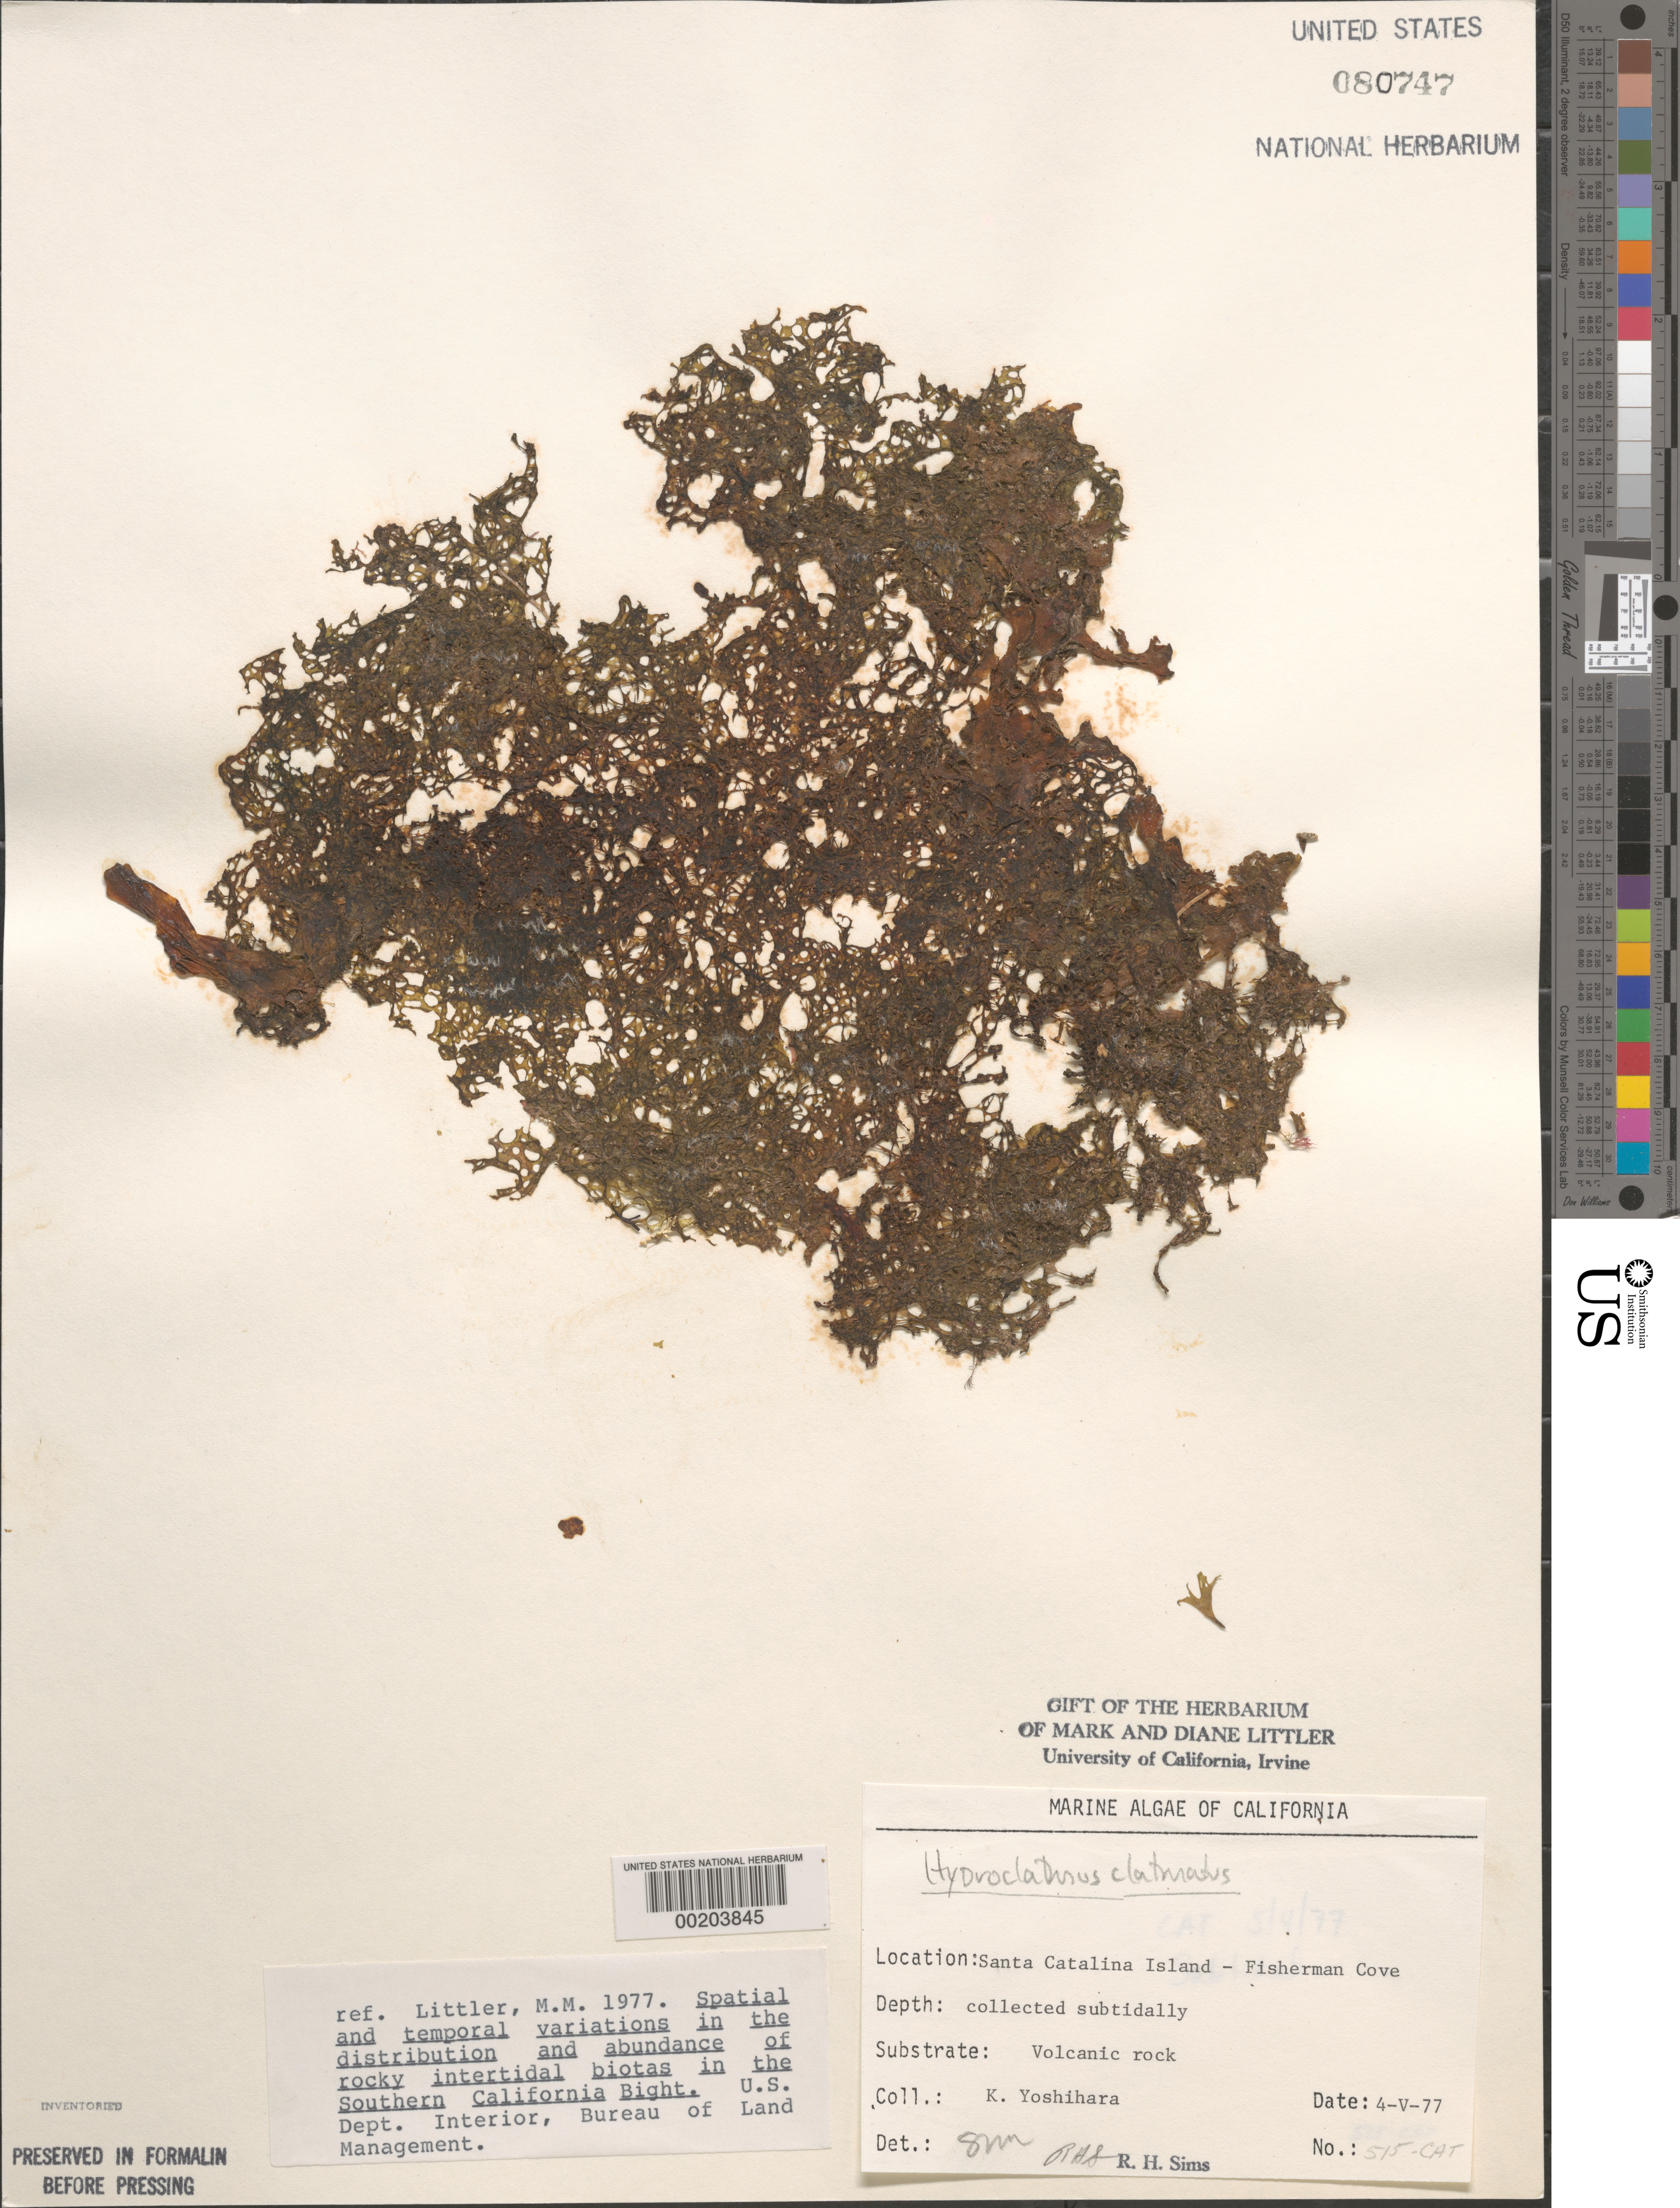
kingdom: Chromista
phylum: Ochrophyta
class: Phaeophyceae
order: Scytosiphonales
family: Scytosiphonaceae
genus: Hydroclathrus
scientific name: Hydroclathrus clathratus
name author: (C. Agardh) M. Howe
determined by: Sims, Robert H.; Murray, S. N.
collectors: K. Yoshihara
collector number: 515-cat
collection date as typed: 04 May 1977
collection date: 1977-05-04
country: United States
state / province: California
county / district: Los Angeles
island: Santa Catalina Island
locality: Fishermen Cove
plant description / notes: BLM-SOCALBIGHT Rocky Intertidal Survey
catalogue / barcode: US 80747